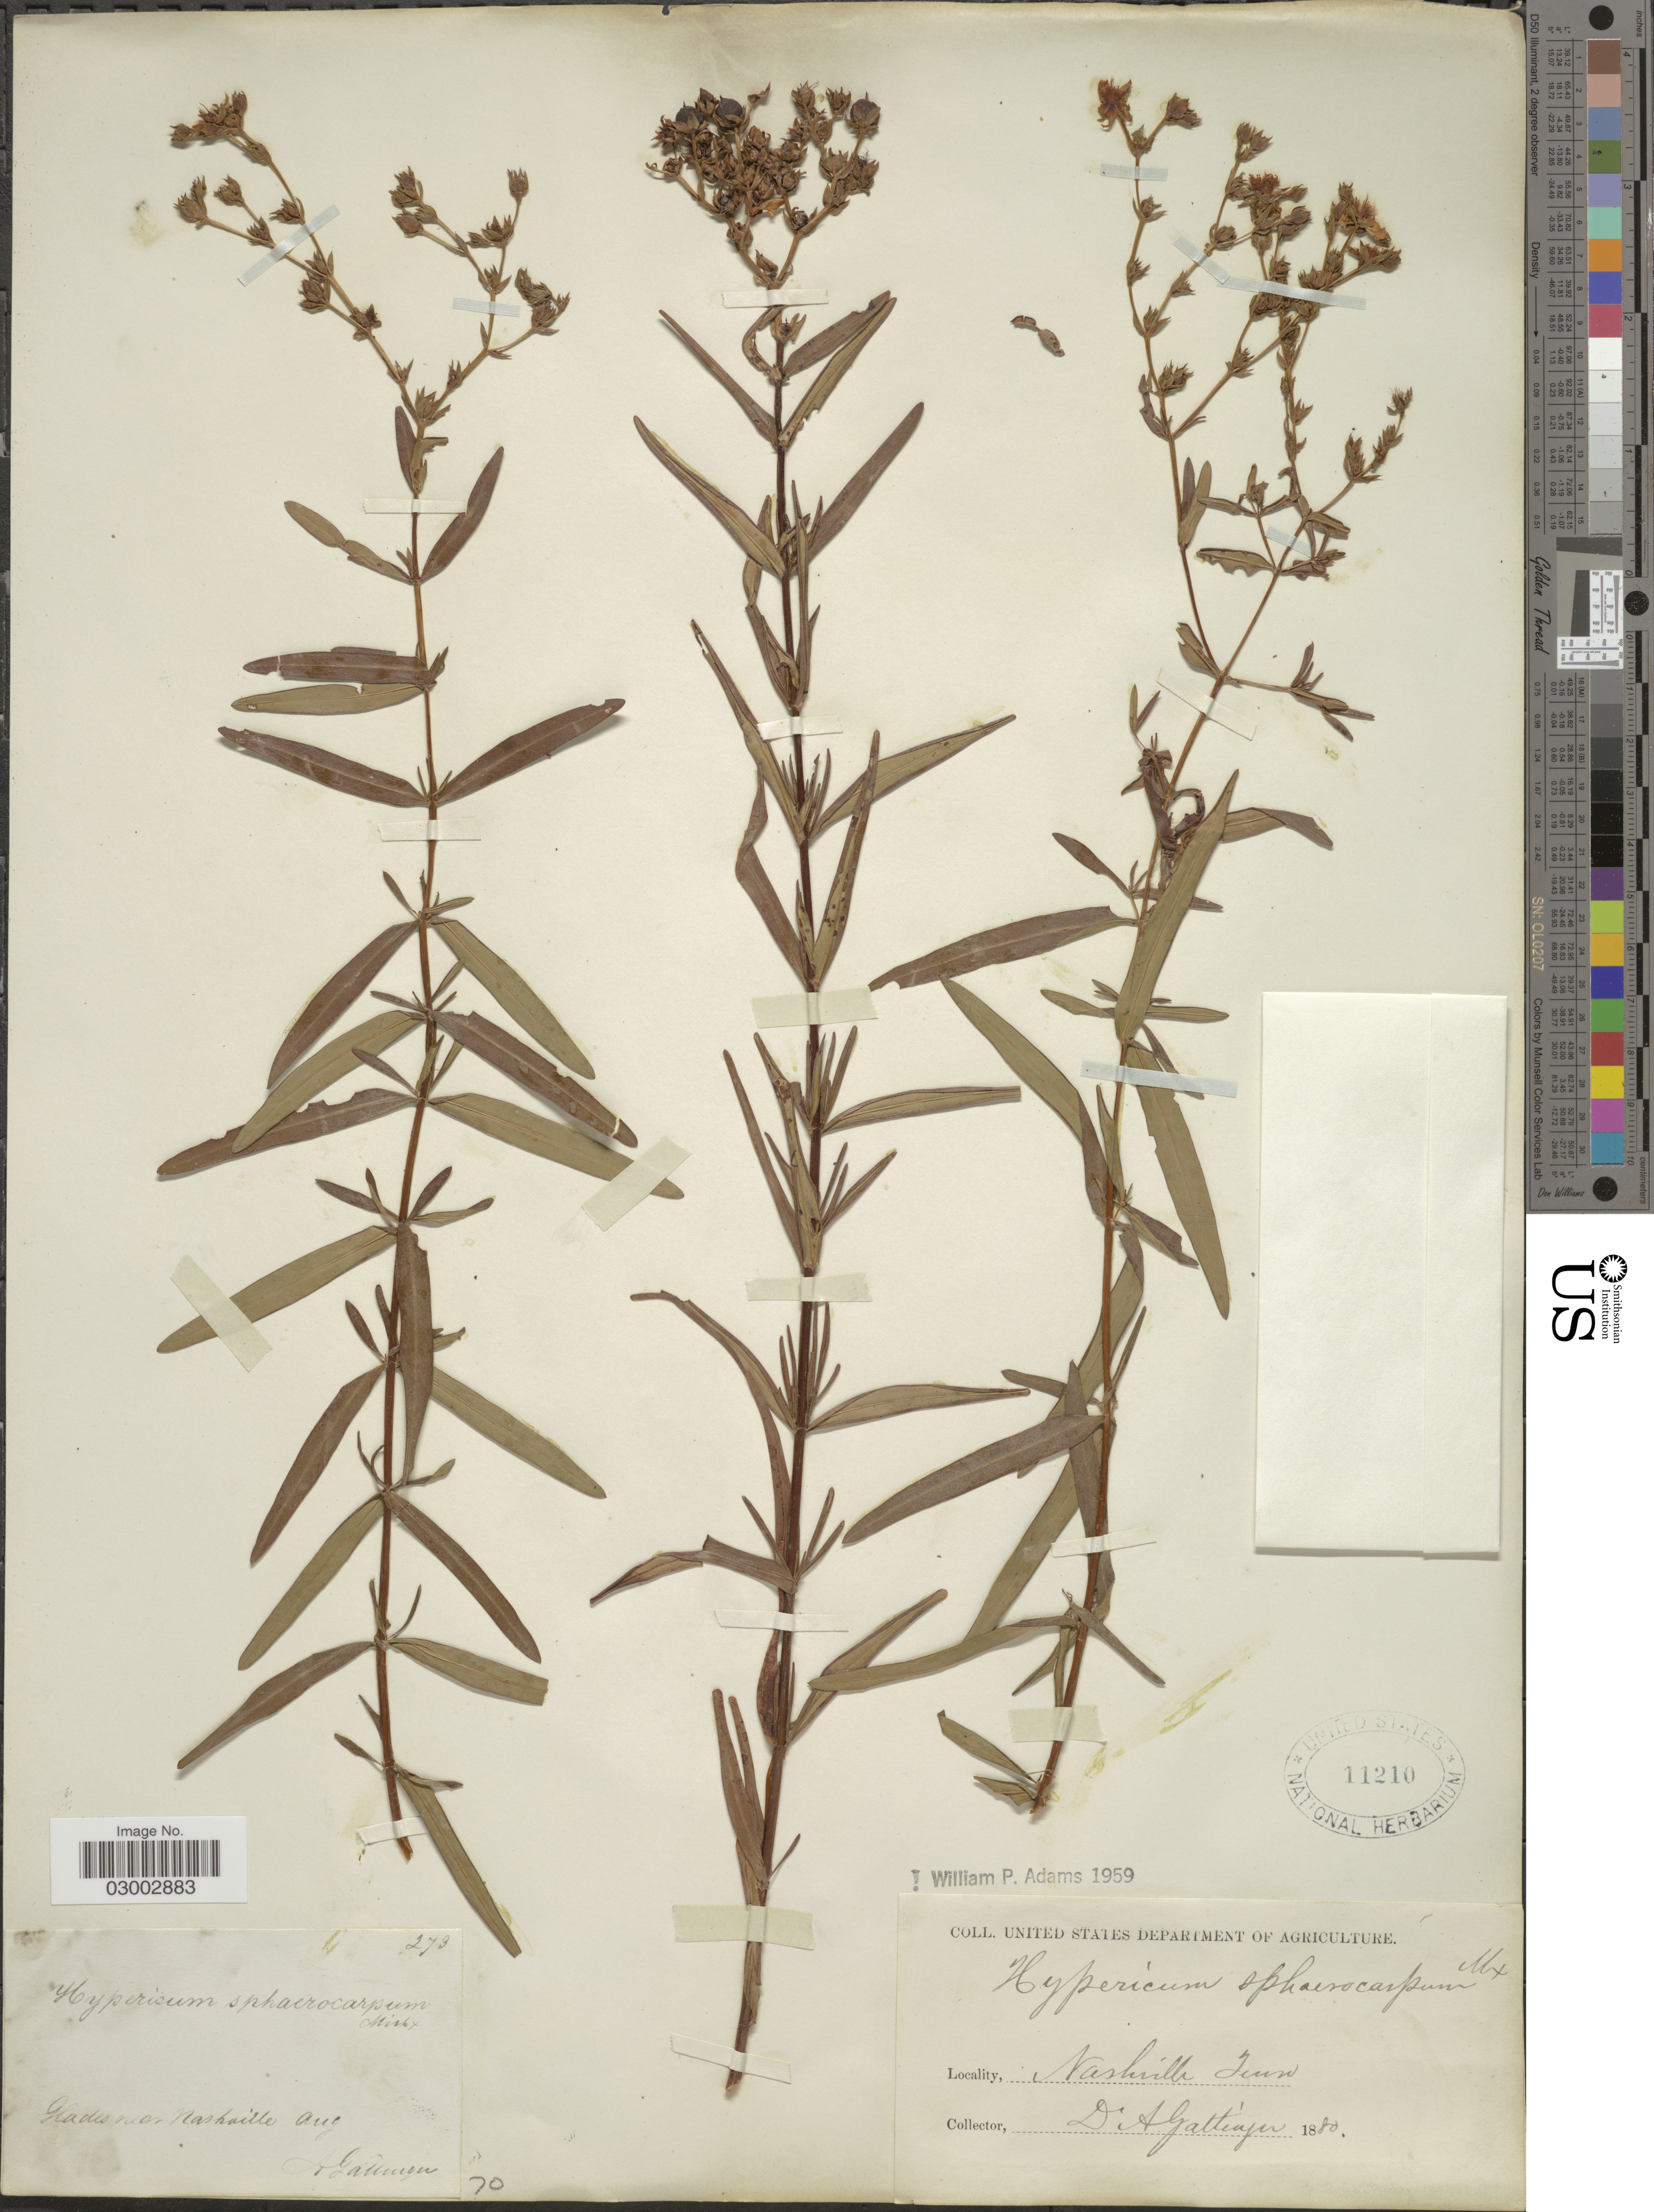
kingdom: Plantae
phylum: Tracheophyta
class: Magnoliopsida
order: Malpighiales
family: Hypericaceae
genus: Hypericum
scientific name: Hypericum sphaerocarpum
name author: Michx.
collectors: A. Gattinger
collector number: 273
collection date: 1880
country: United States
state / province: Tennessee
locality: Nashville.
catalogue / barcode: US 11210